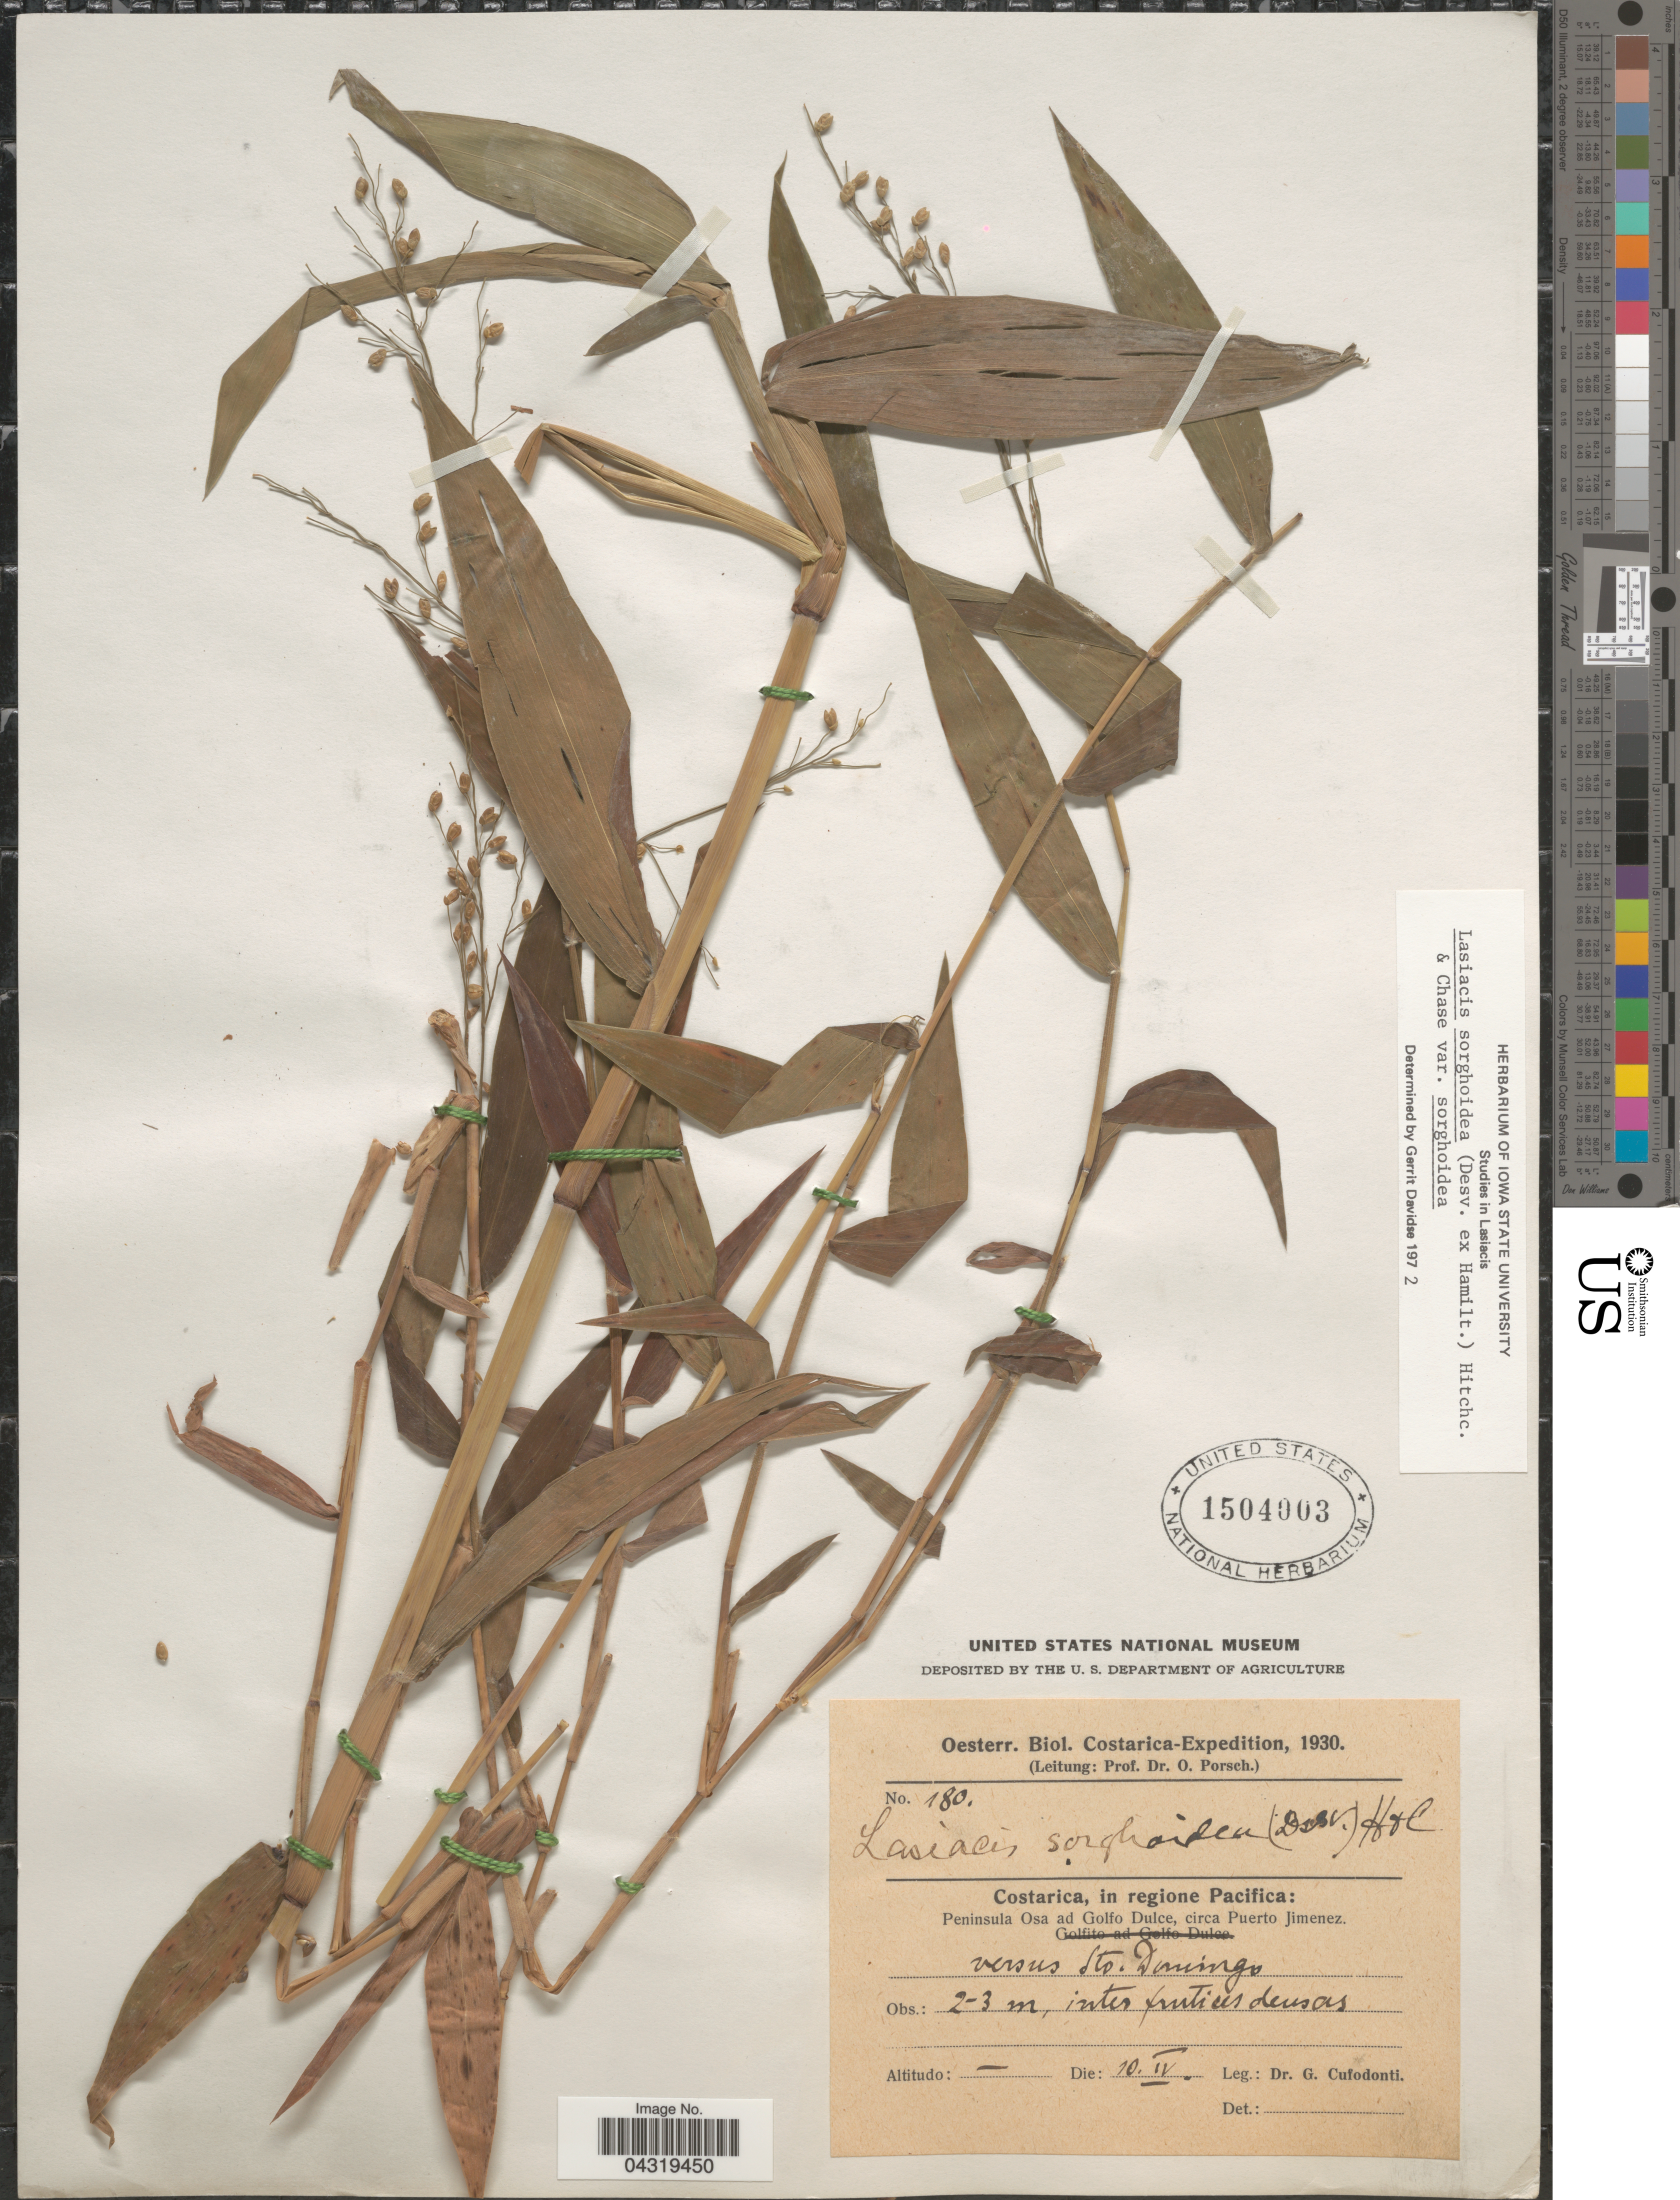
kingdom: Plantae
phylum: Tracheophyta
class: Liliopsida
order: Poales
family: Poaceae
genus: Lasiacis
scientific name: Lasiacis sorghoidea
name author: (Desv. ex Ham.) Hitchc. & Chase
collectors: G. Cufodonti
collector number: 180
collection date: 1930-04-10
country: Costa Rica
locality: Oesterr. Biol. Costarica-Expedition, 1930. In regione Pacifica: Peninsula Osa ad Golfo Dulce, circa Puerto Jimenez versus Sto. Domingo.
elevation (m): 2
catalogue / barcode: US 1504003